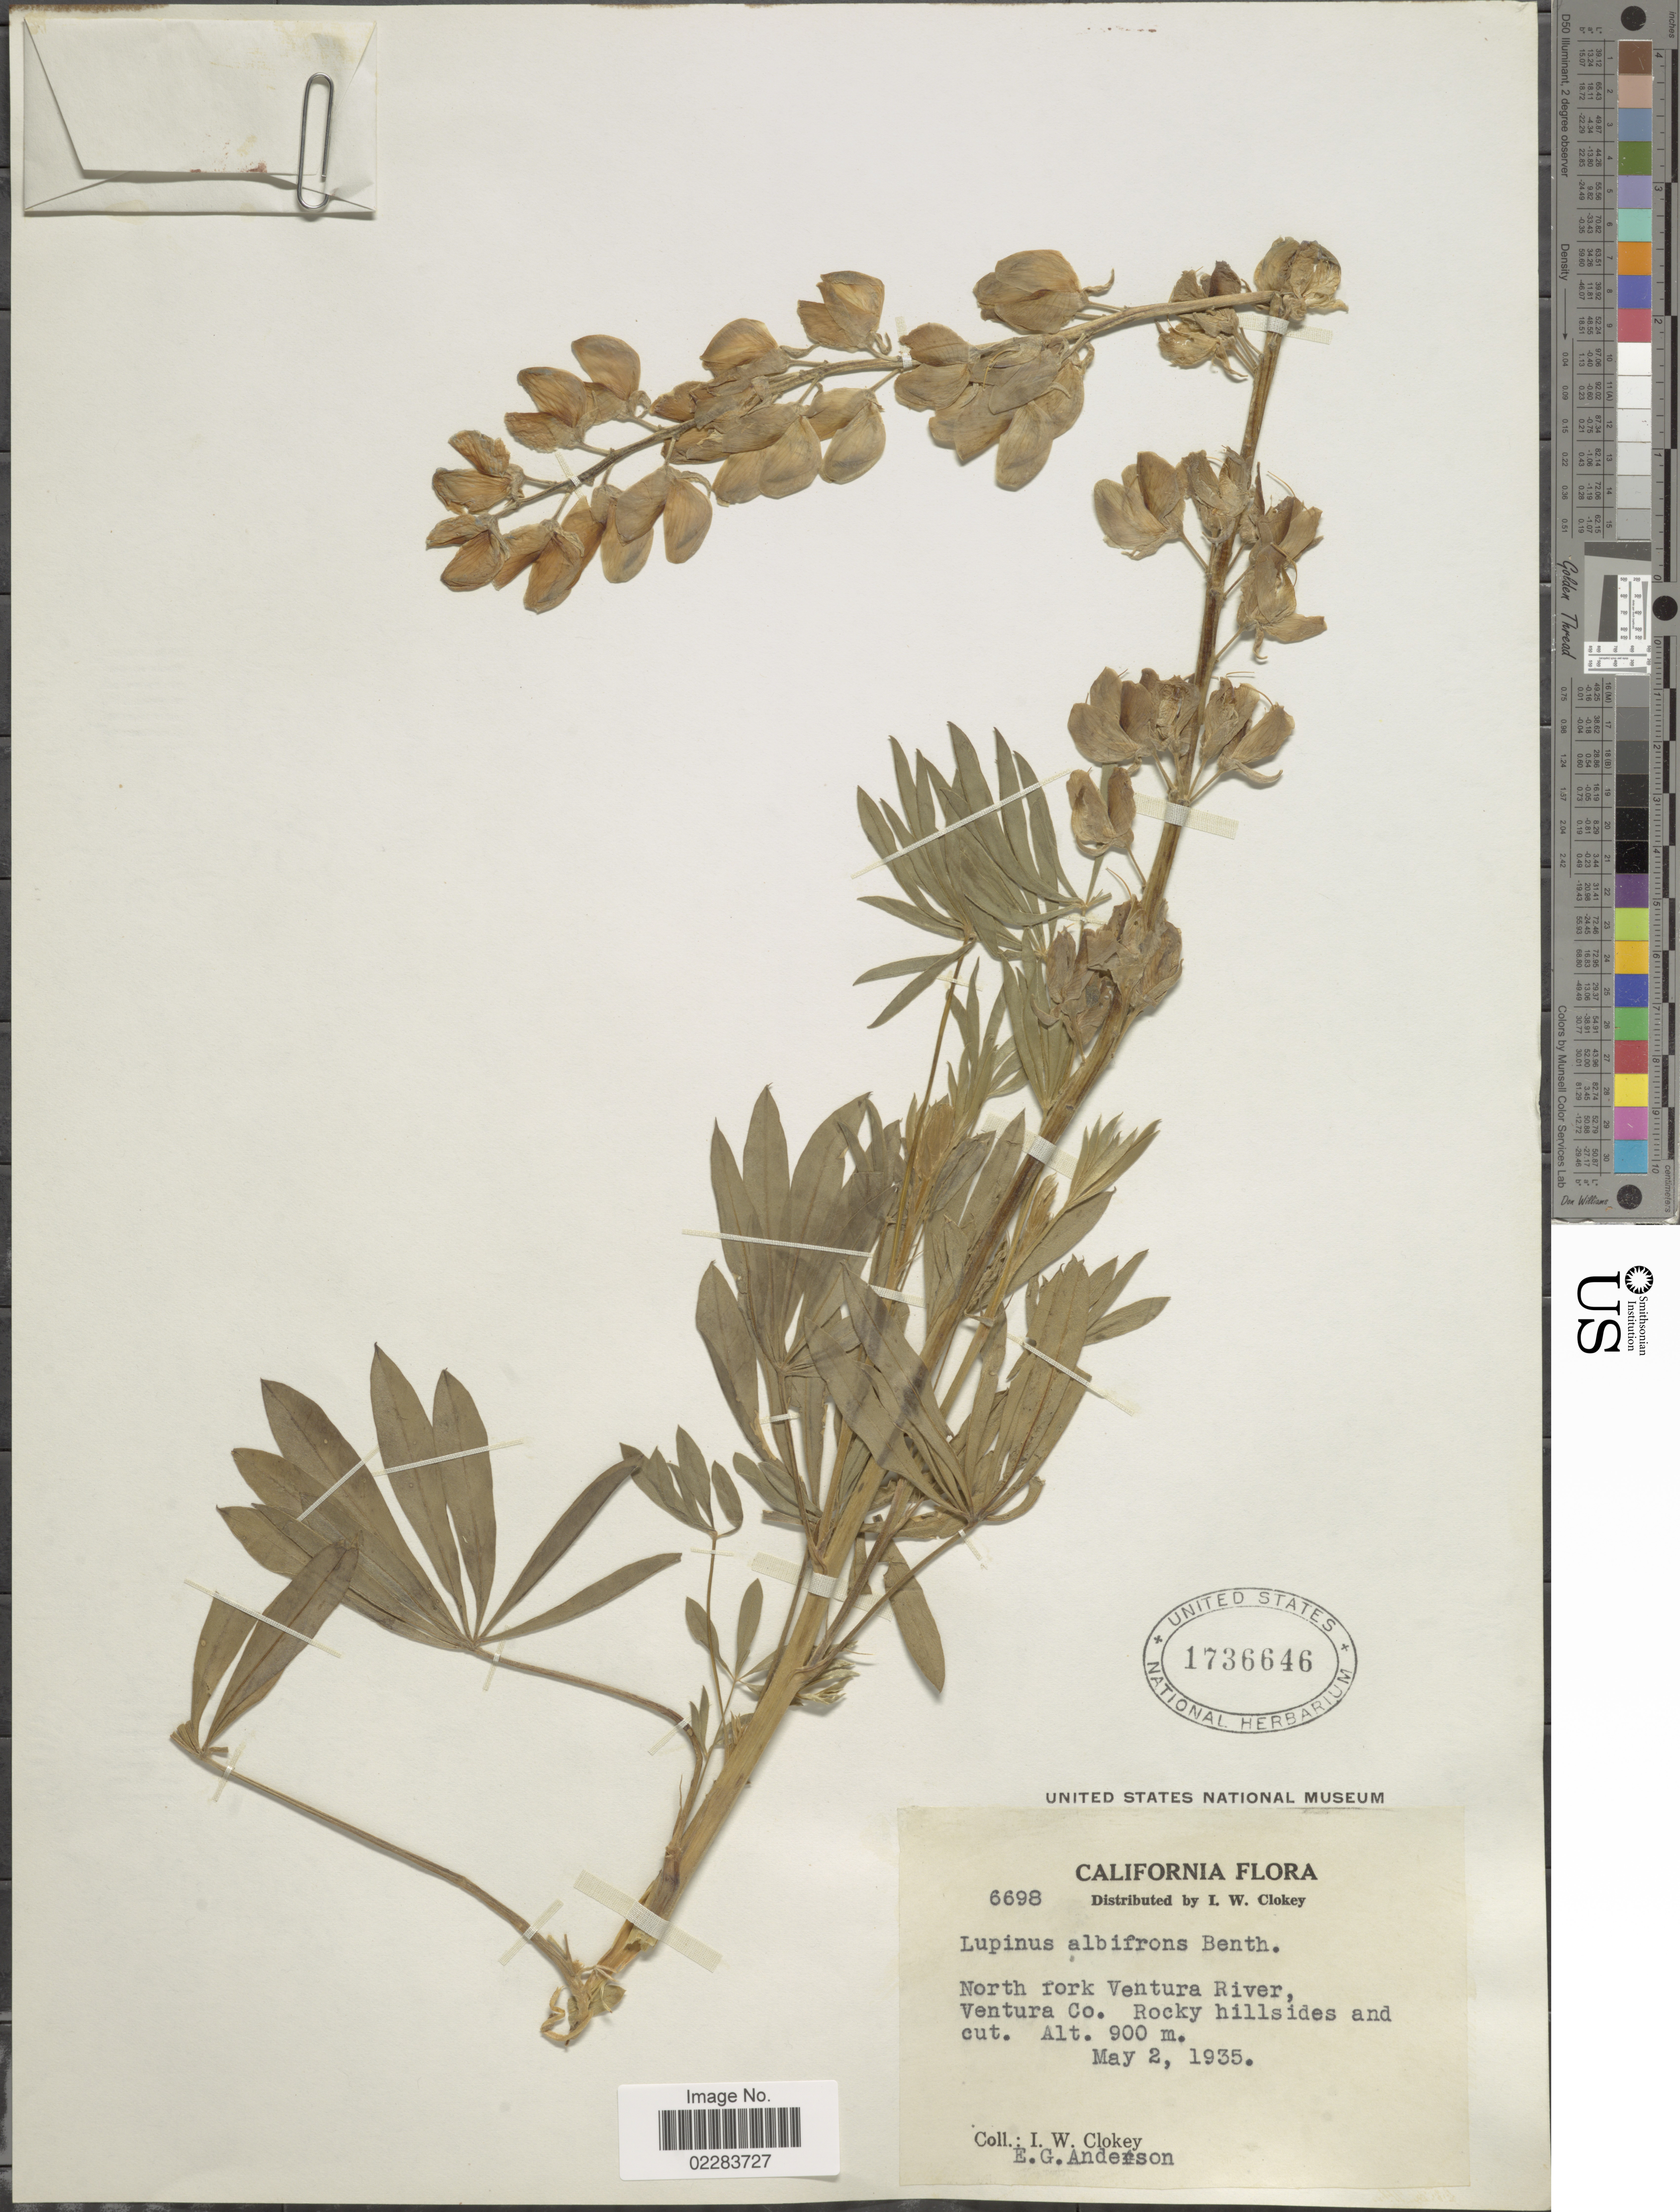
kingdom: Plantae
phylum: Tracheophyta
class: Magnoliopsida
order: Fabales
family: Fabaceae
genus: Lupinus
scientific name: Lupinus albifrons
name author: Benth.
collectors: I. W. Clokey & E. G. Anderson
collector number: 6698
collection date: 1935-05-02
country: United States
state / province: California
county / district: Ventura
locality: North fork Ventura River, Ventura Co. Rocky hillsides and cut.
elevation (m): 900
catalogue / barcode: US 1736646